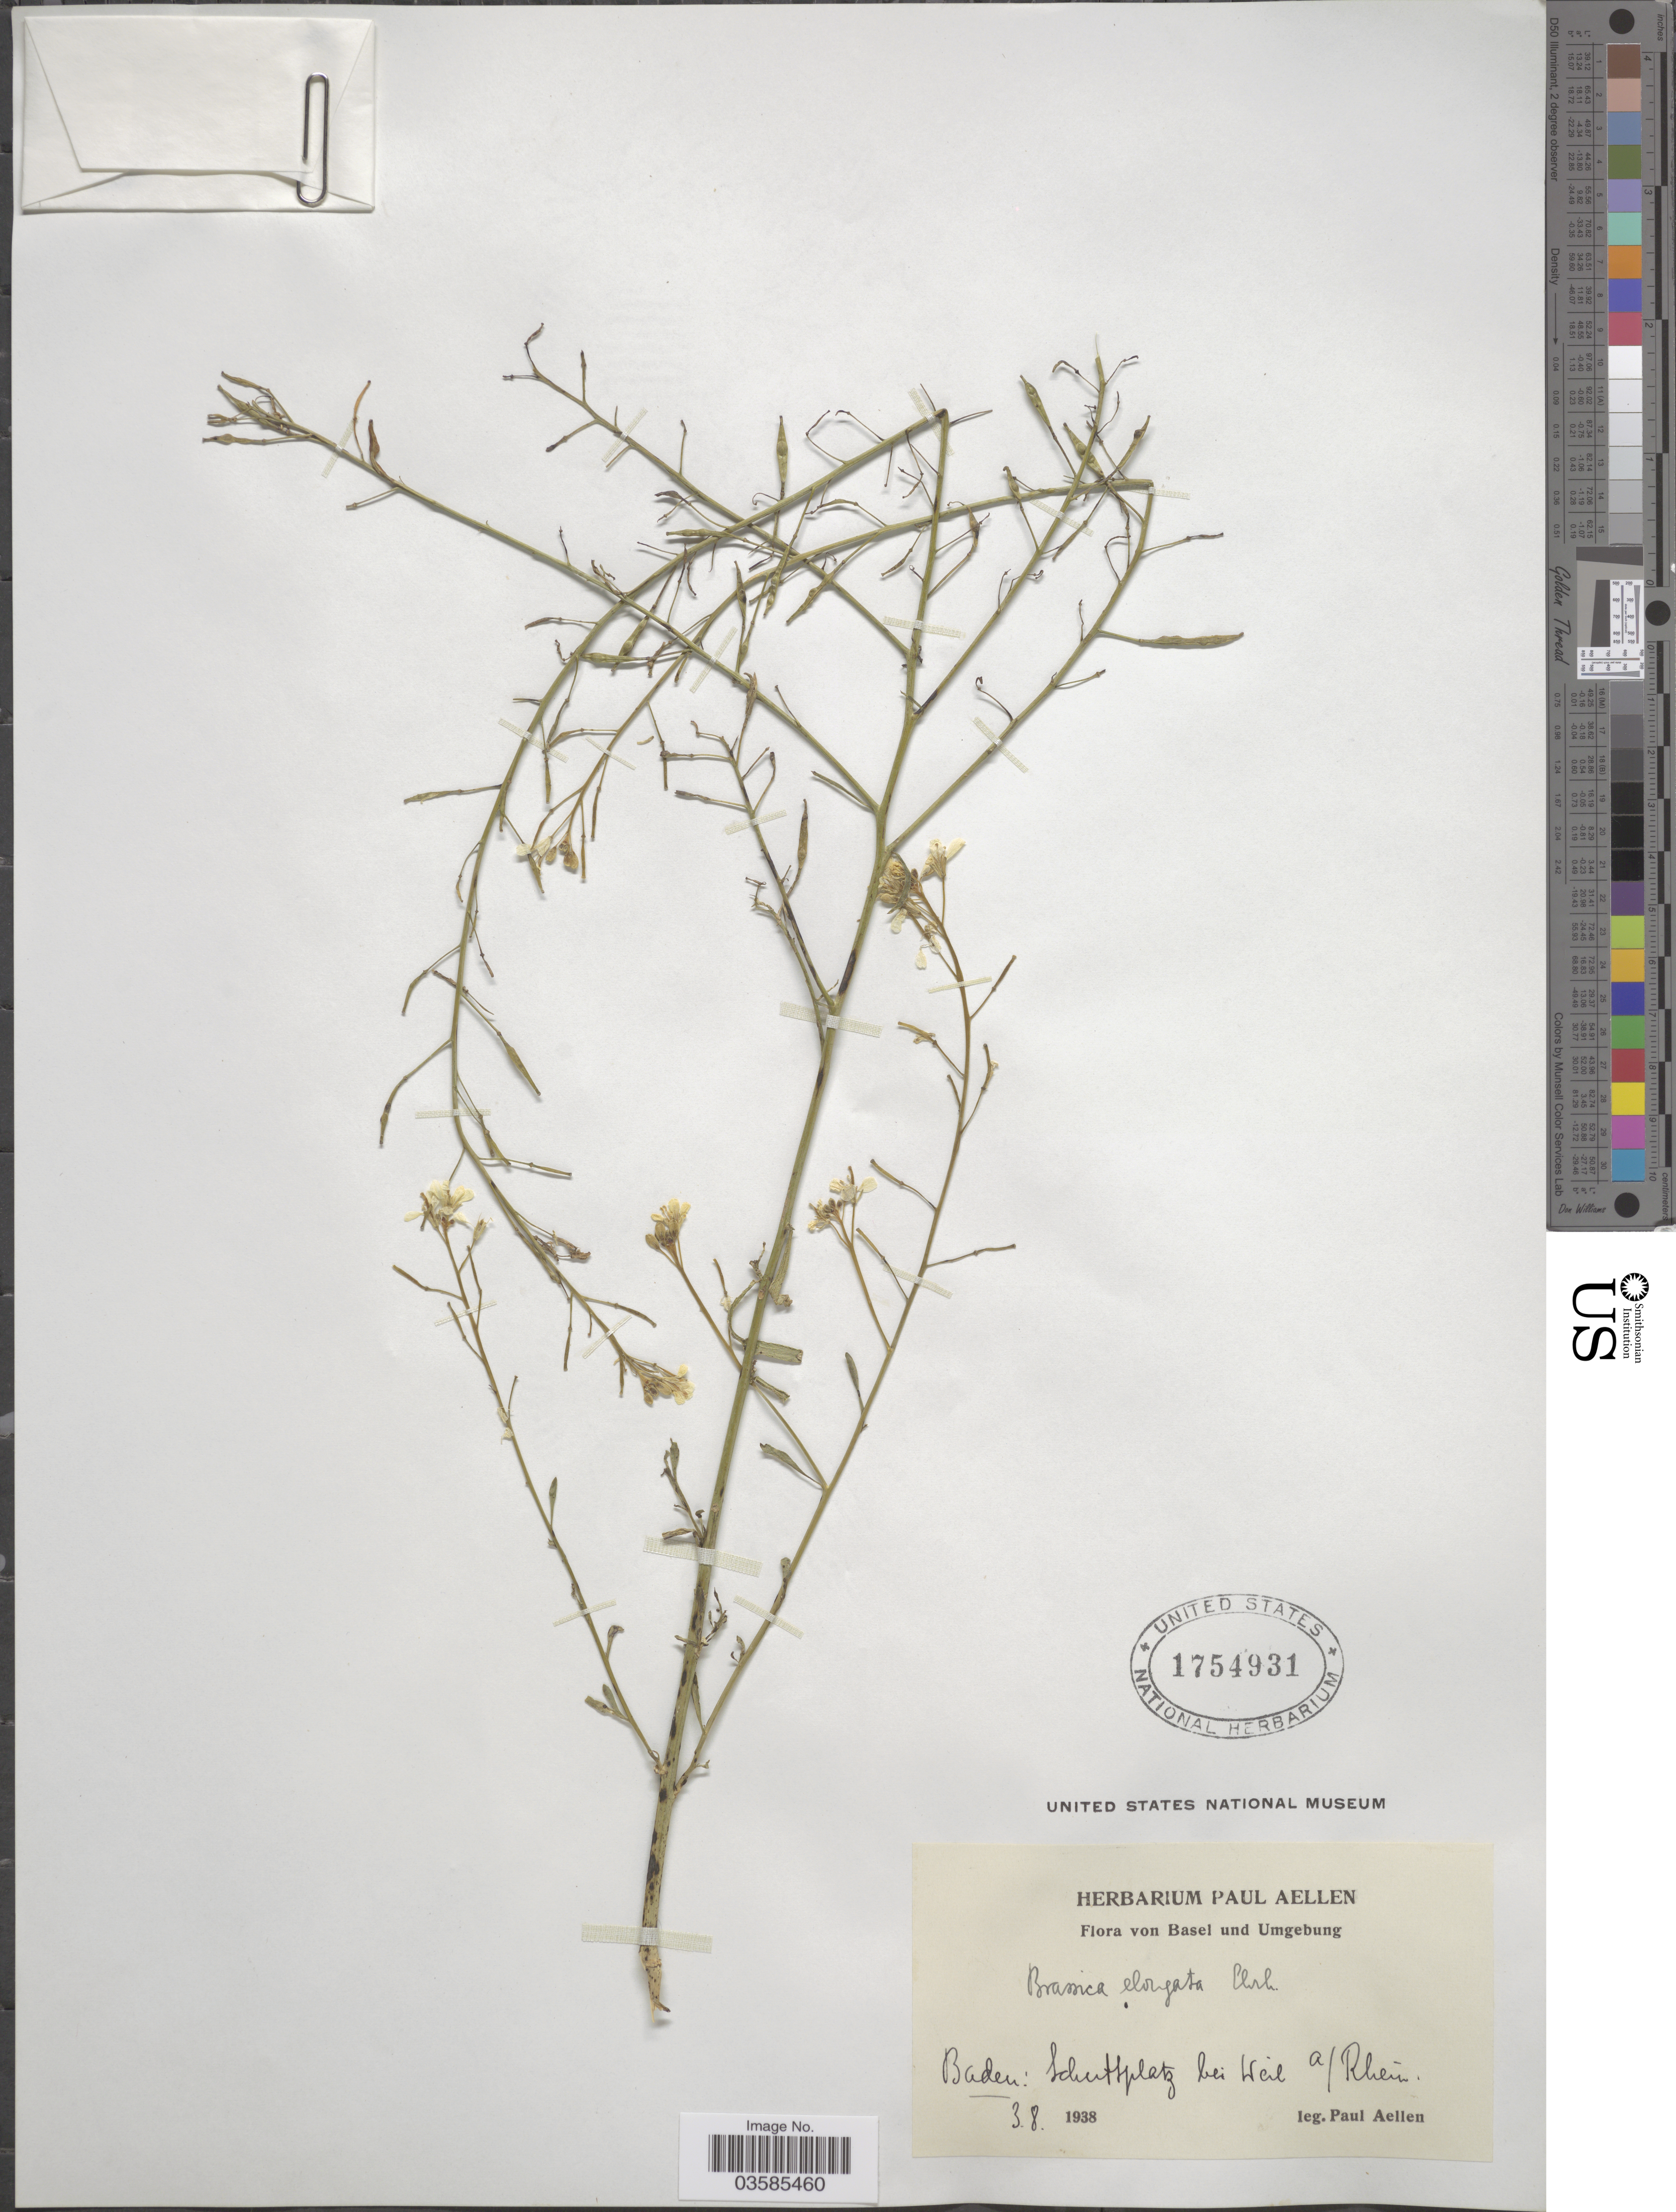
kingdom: Plantae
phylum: Tracheophyta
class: Magnoliopsida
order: Brassicales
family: Brassicaceae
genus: Brassica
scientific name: Brassica elongata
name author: Ehrh.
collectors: P. Aellen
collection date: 1938-08-03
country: Germany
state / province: Baden-Württemberg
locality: Basel und Umgebung. Baden: Klutsplats bei Weil a/ Rhein.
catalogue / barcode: US 1754931